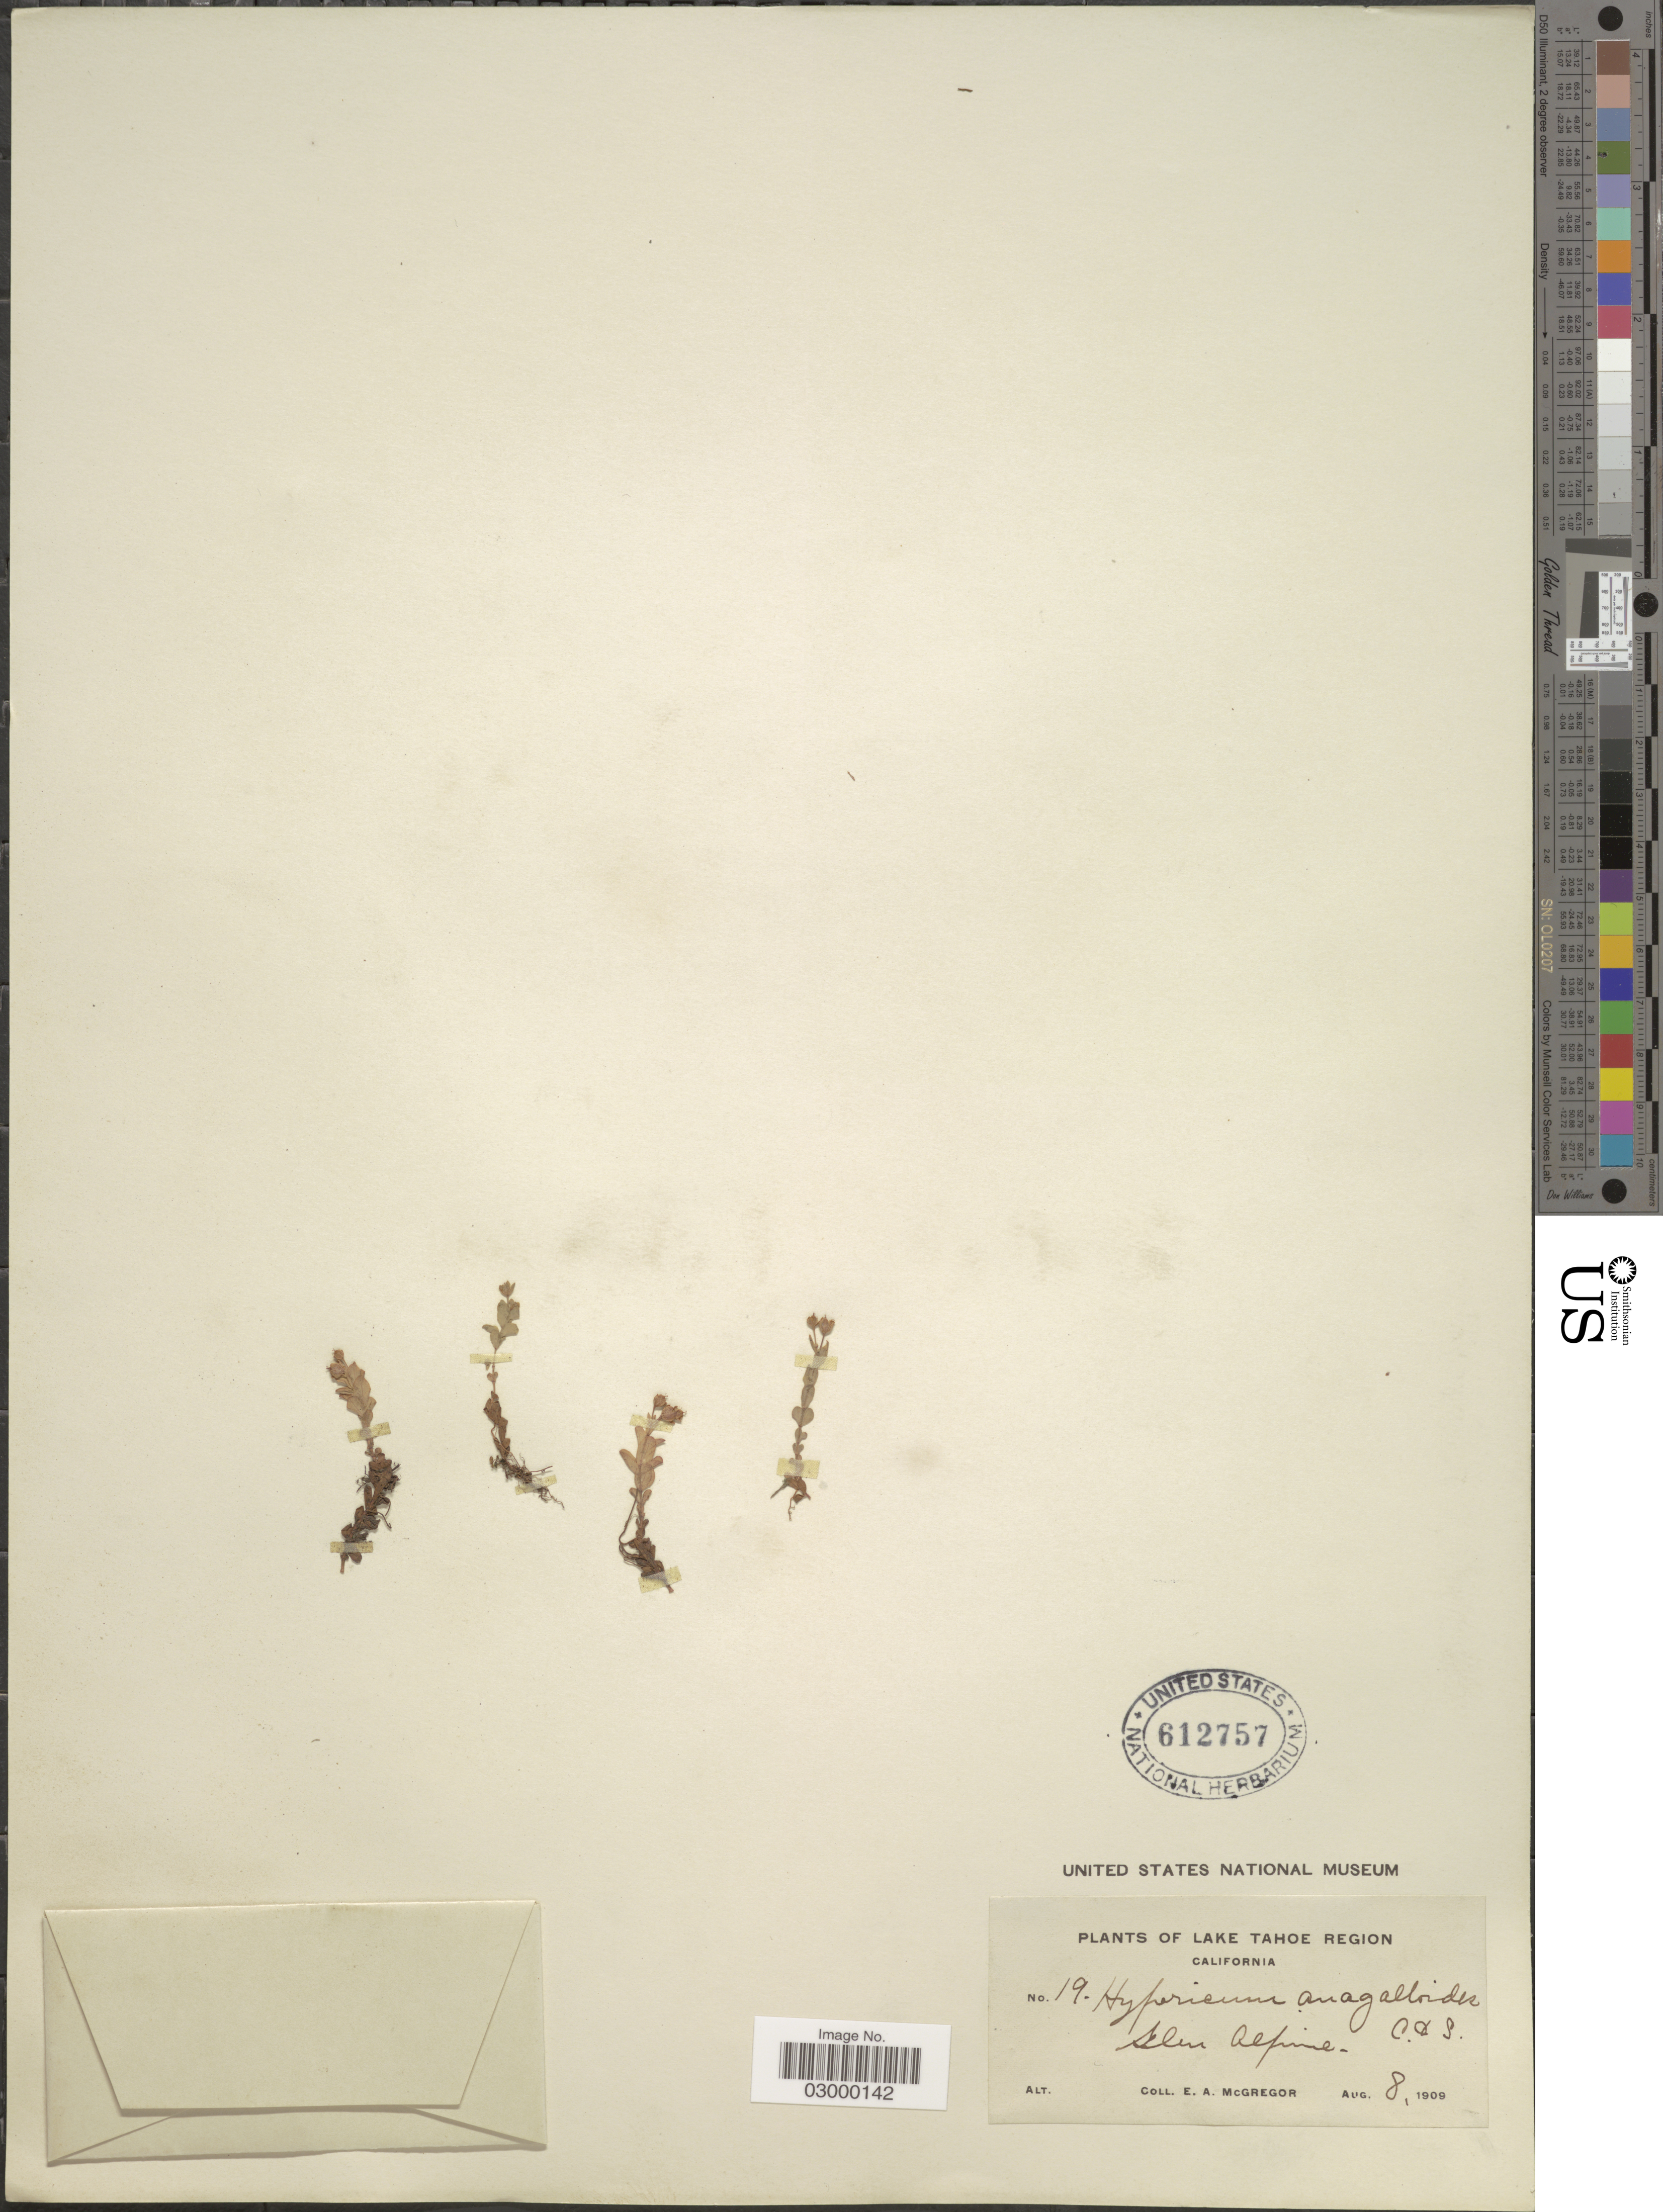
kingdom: Plantae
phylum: Tracheophyta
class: Magnoliopsida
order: Malpighiales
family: Hypericaceae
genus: Hypericum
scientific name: Hypericum anagalloides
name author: Cham. & Schltdl.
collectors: E. A. McGregor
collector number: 19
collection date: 1909-08-08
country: United States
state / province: California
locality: Lake Tahoe Region, Glen alpine.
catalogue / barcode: US 612757